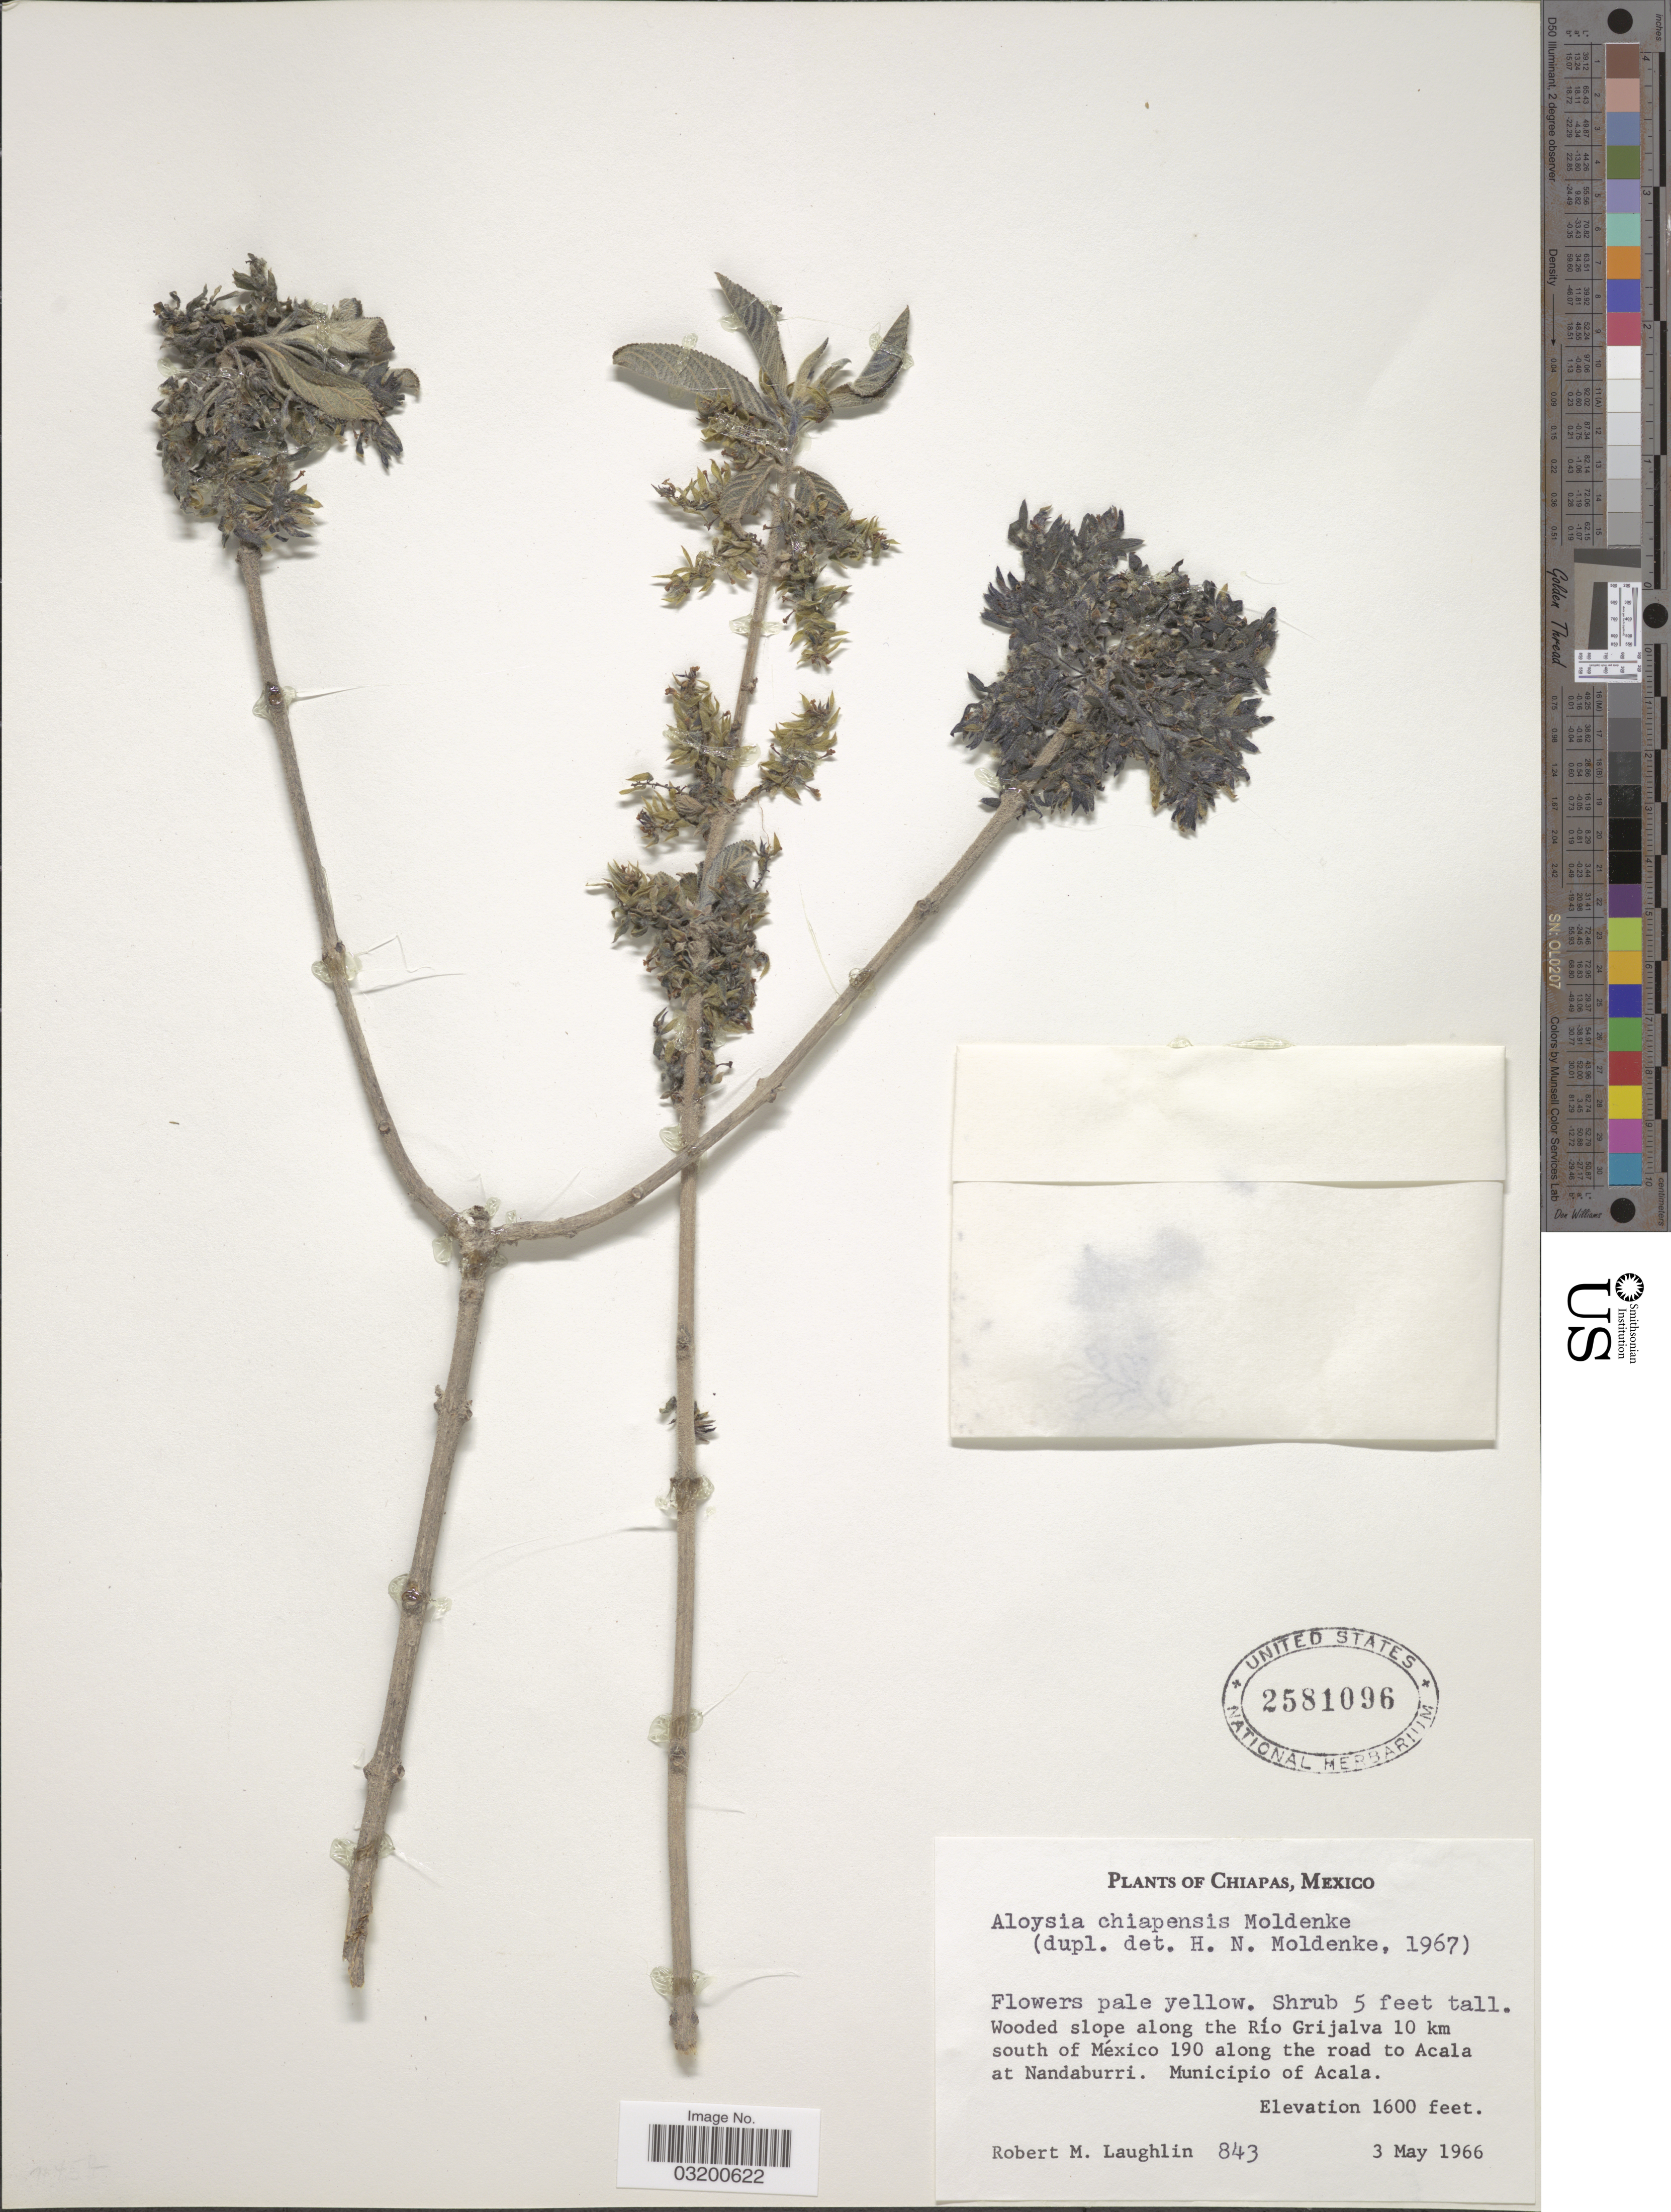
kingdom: Plantae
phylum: Tracheophyta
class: Magnoliopsida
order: Lamiales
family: Verbenaceae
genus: Aloysia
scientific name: Aloysia chiapensis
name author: Moldenke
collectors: R. M. Laughlin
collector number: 843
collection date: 1966-05-03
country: Mexico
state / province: Chiapas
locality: Wooded slope along the Río Grijalva 10 km south of México 190 along the road to Acala at Nandaburri. Municipio of Acala.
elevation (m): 488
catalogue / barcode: US 2581096